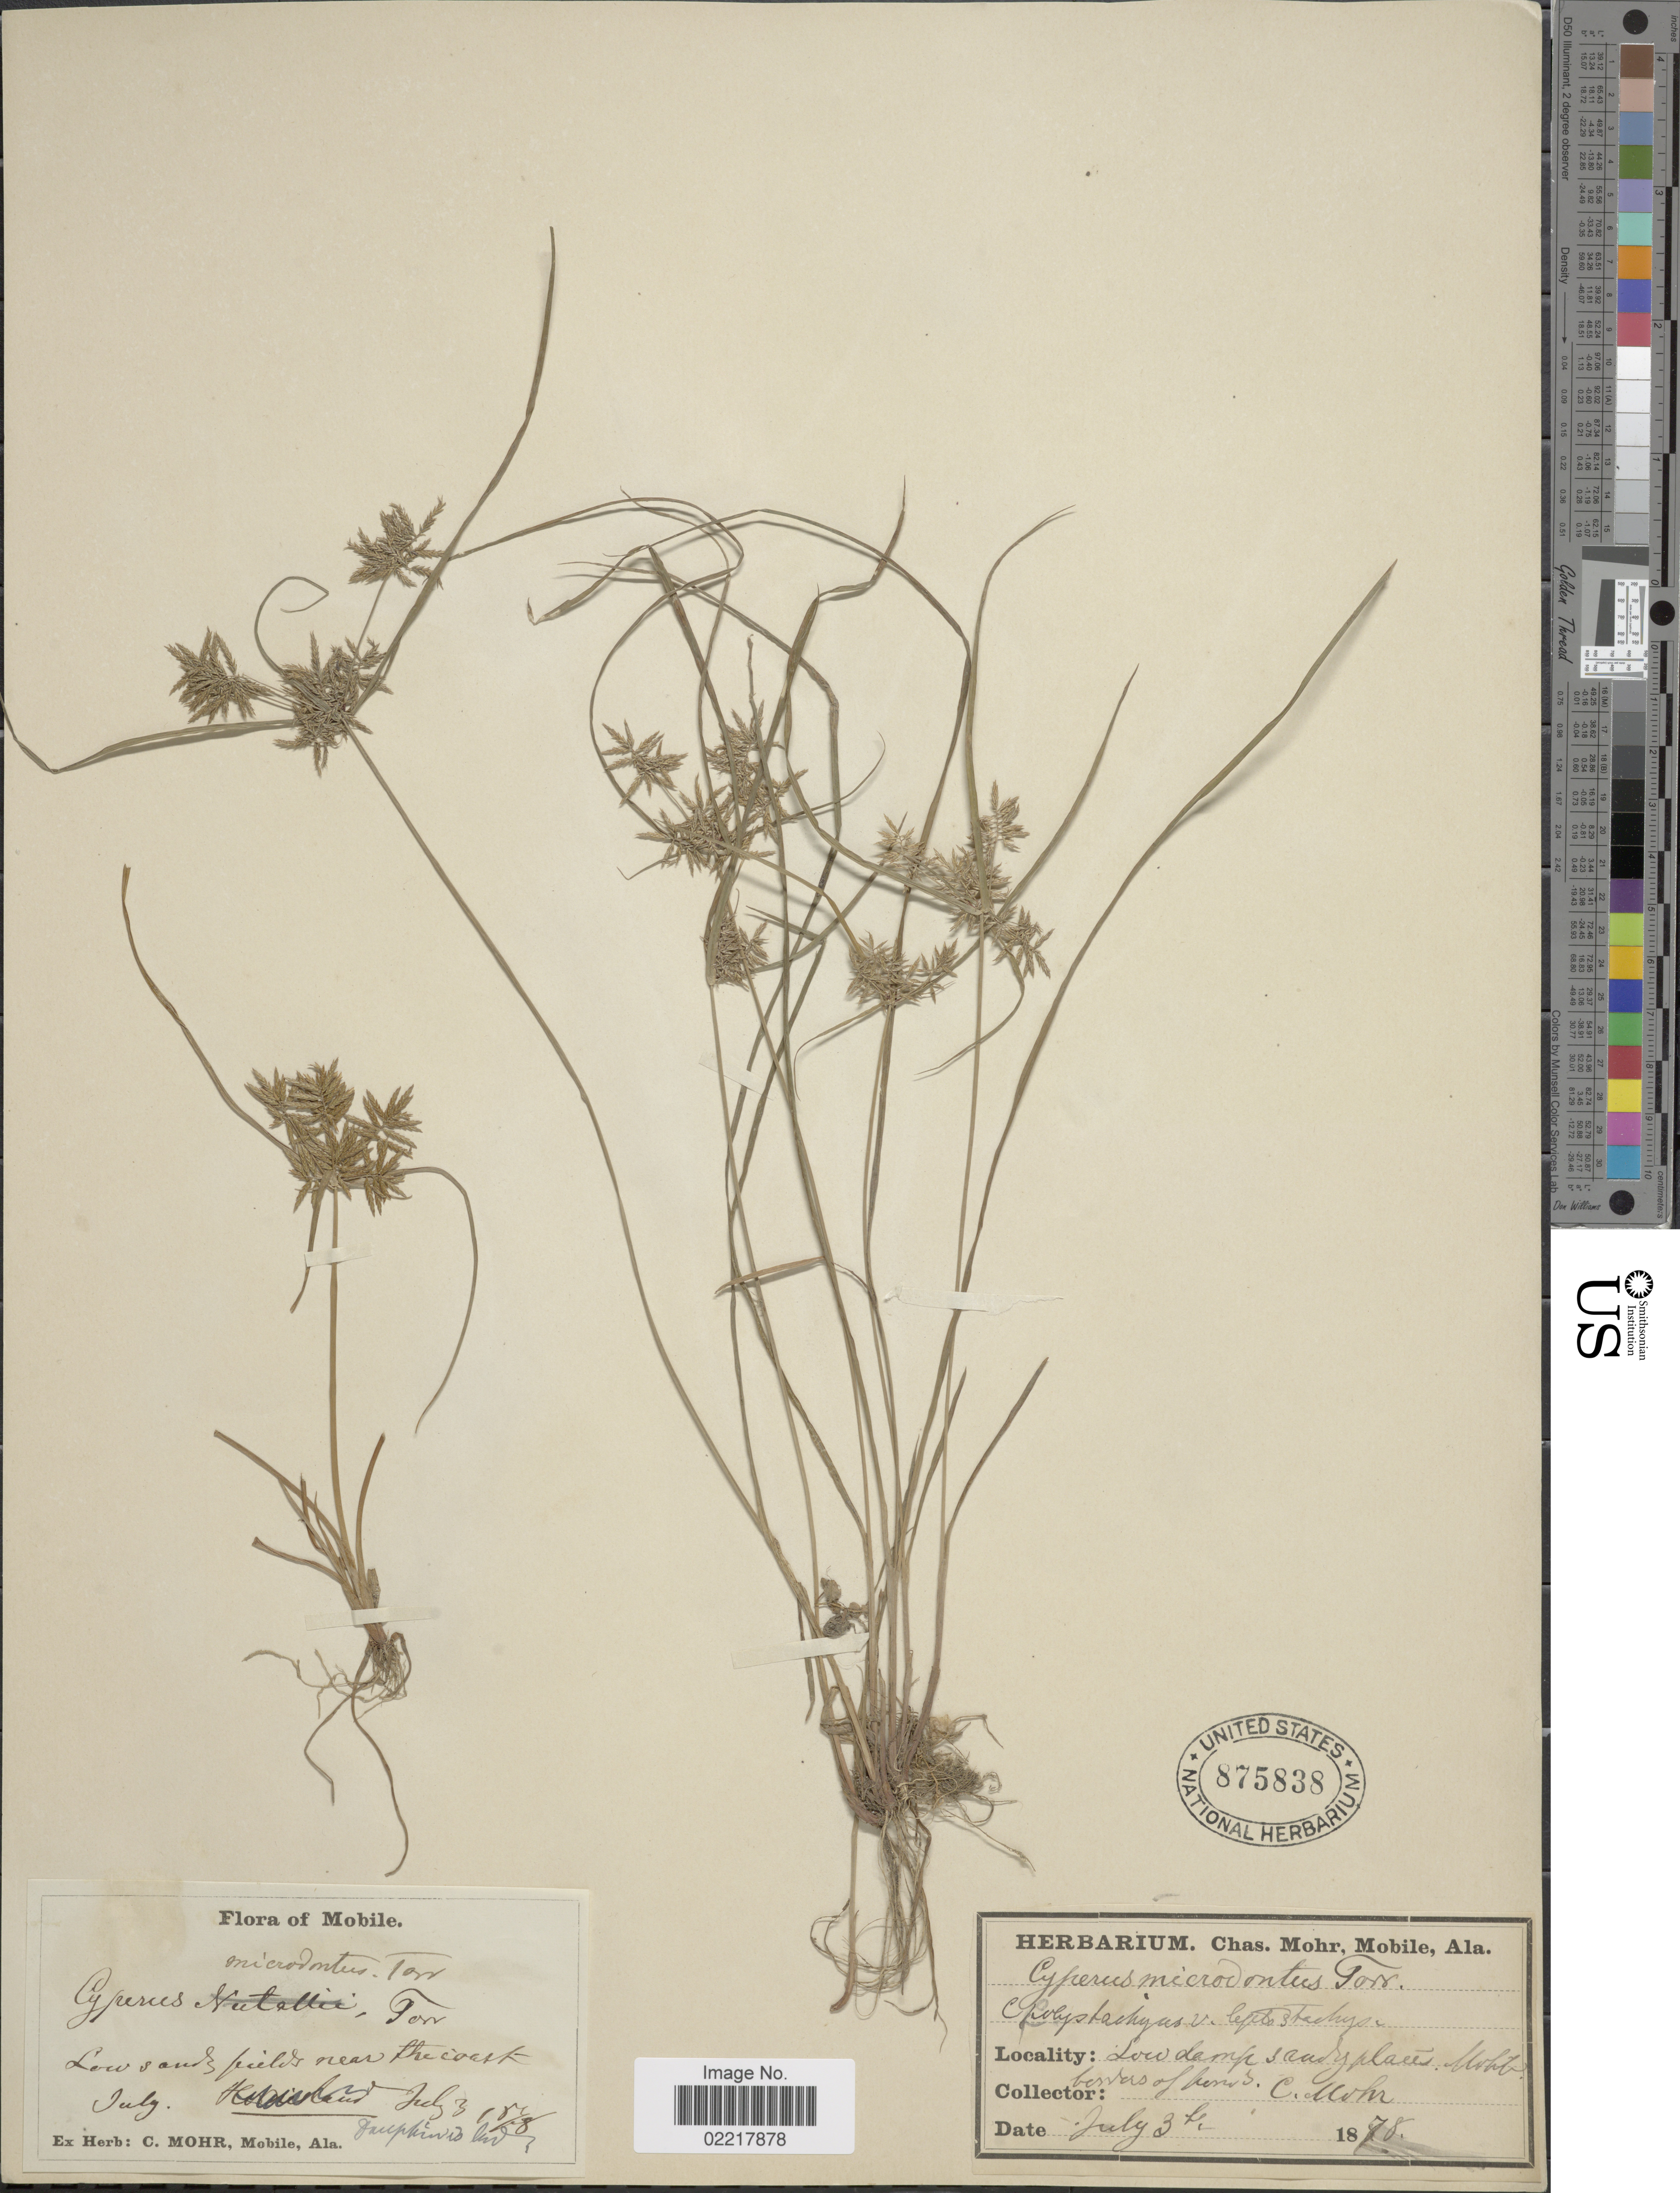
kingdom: Plantae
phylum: Tracheophyta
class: Liliopsida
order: Poales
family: Cyperaceae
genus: Cyperus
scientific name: Cyperus polystachyos var. texensis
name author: (Torr.) Fernald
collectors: C. T. Mohr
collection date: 1878-07-03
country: United States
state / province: Alabama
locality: Mobile, near the coast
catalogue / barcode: US 875838